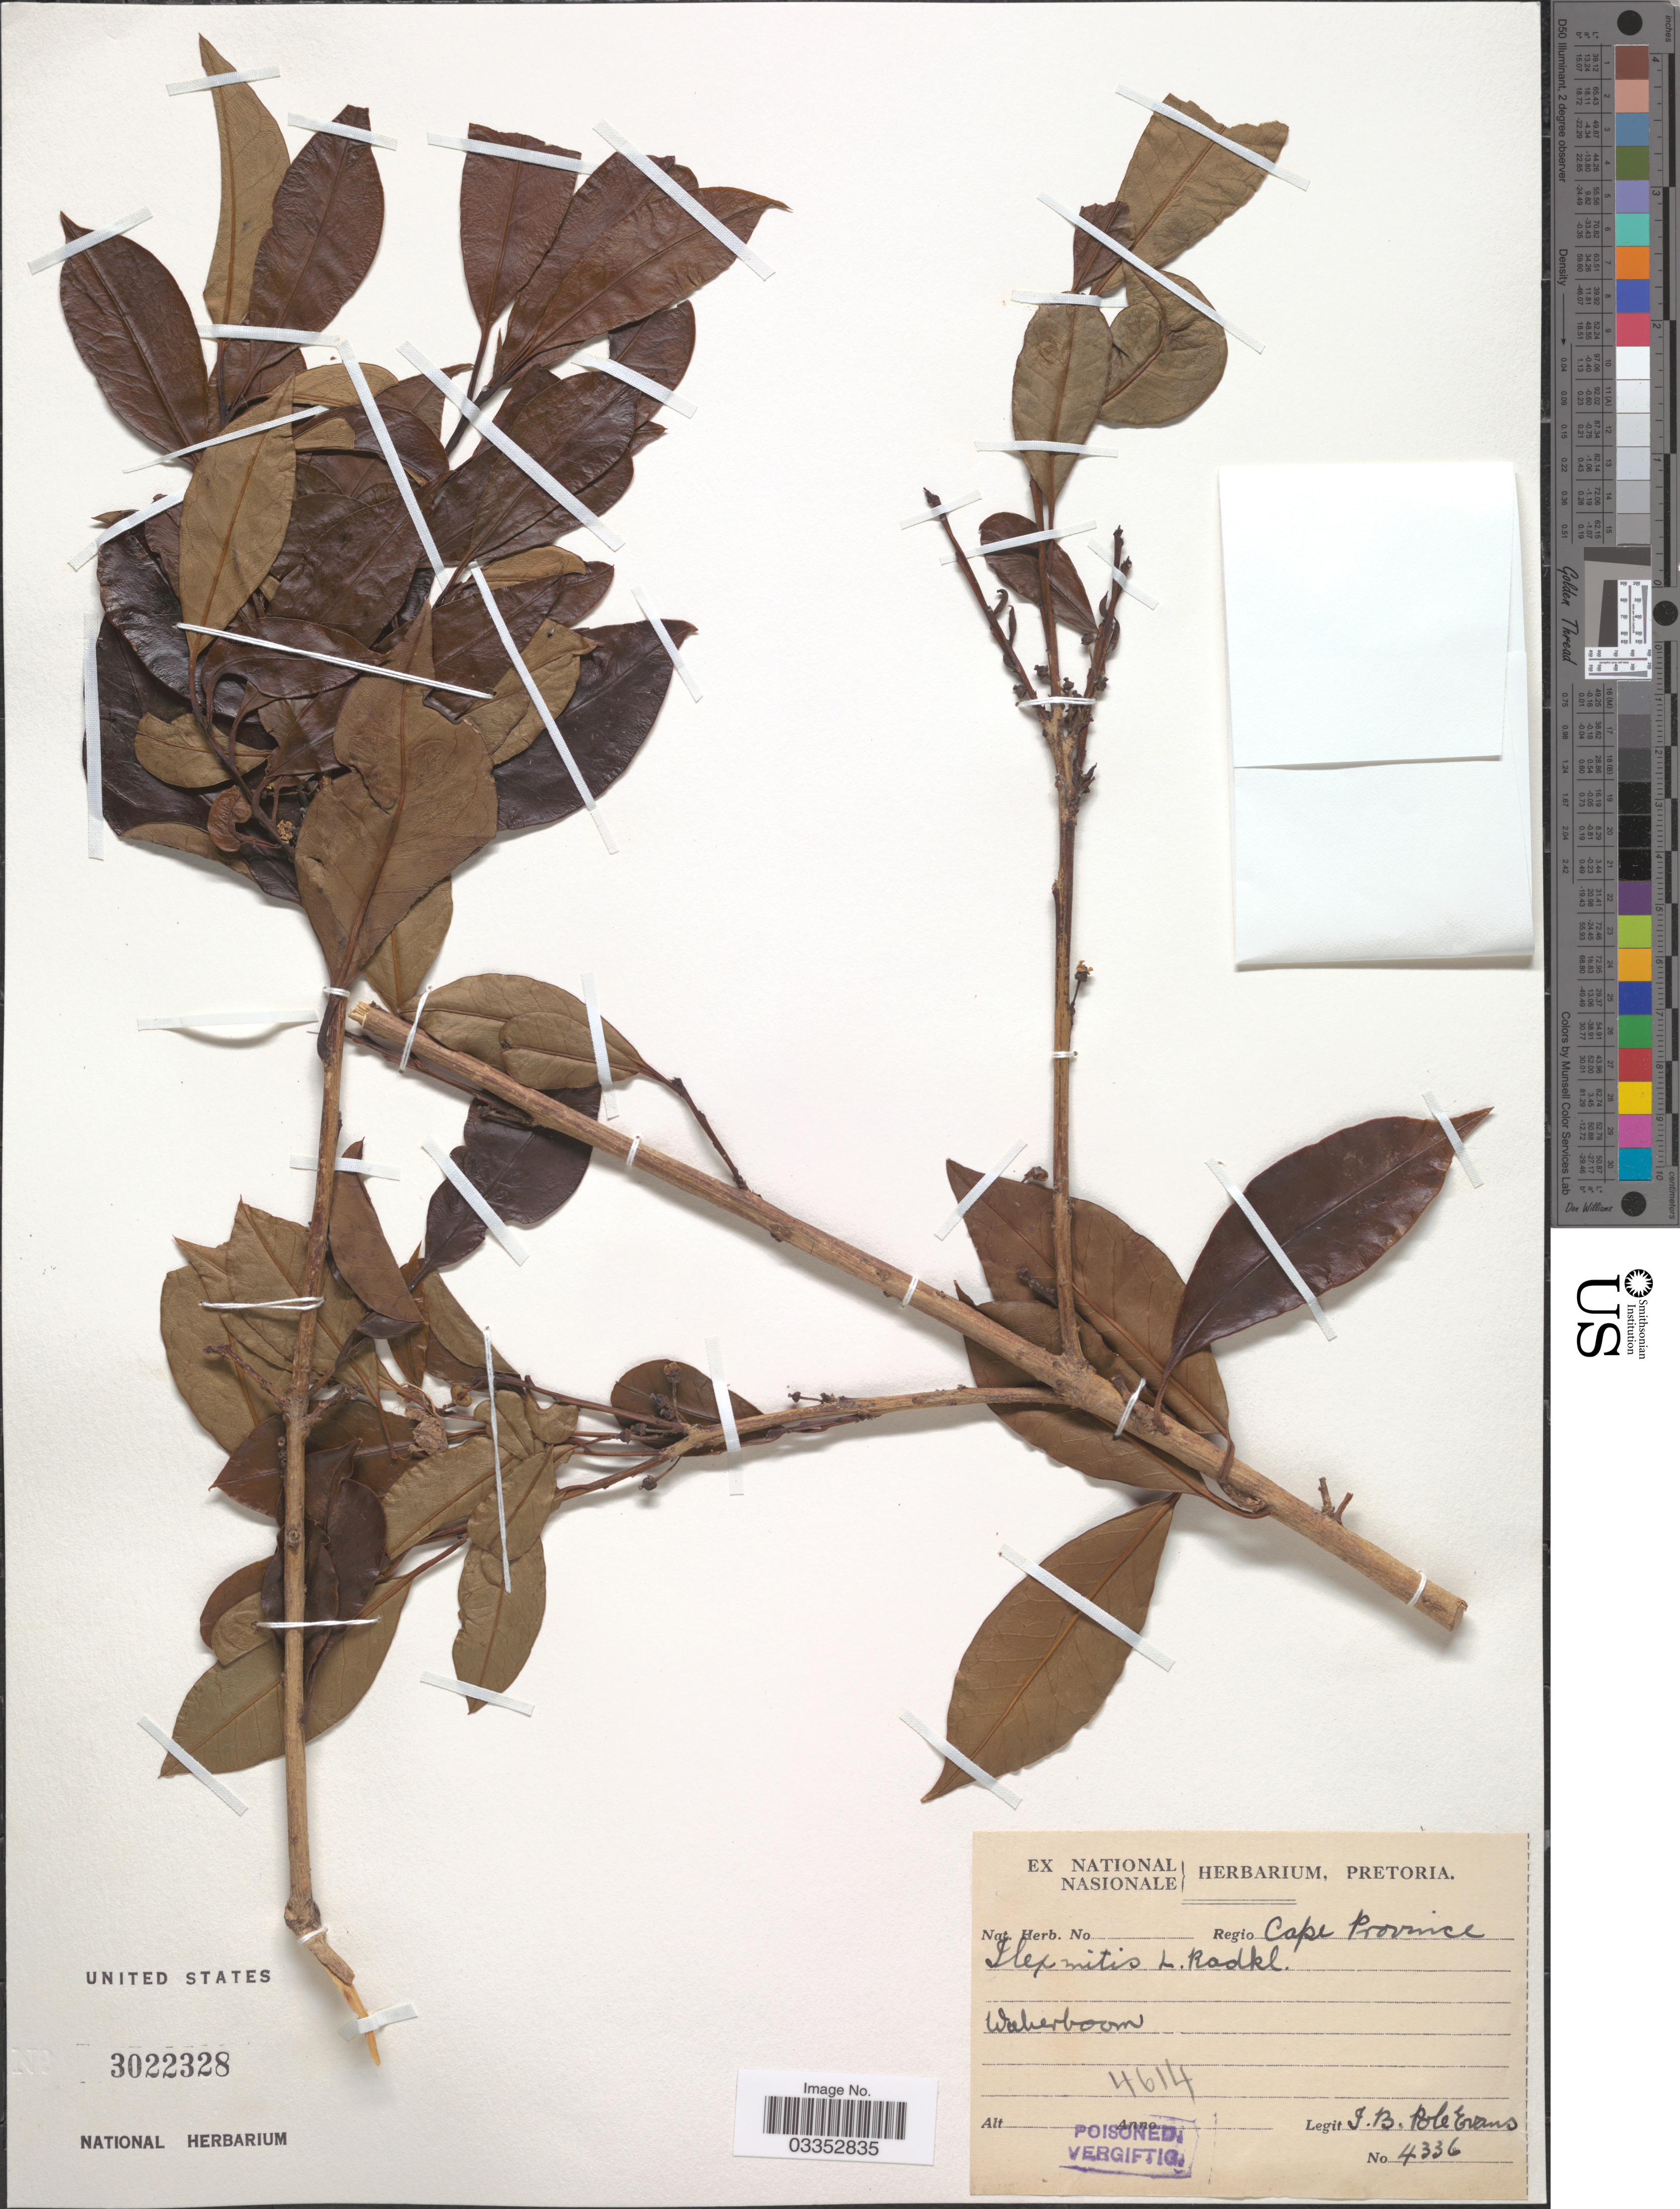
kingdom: Plantae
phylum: Tracheophyta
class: Magnoliopsida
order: Aquifoliales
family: Aquifoliaceae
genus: Ilex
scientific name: Ilex mitis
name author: (L.) Radlk.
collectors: I. B. Pole-Evans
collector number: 4336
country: South Africa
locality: Waterboom.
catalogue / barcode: US 3022328